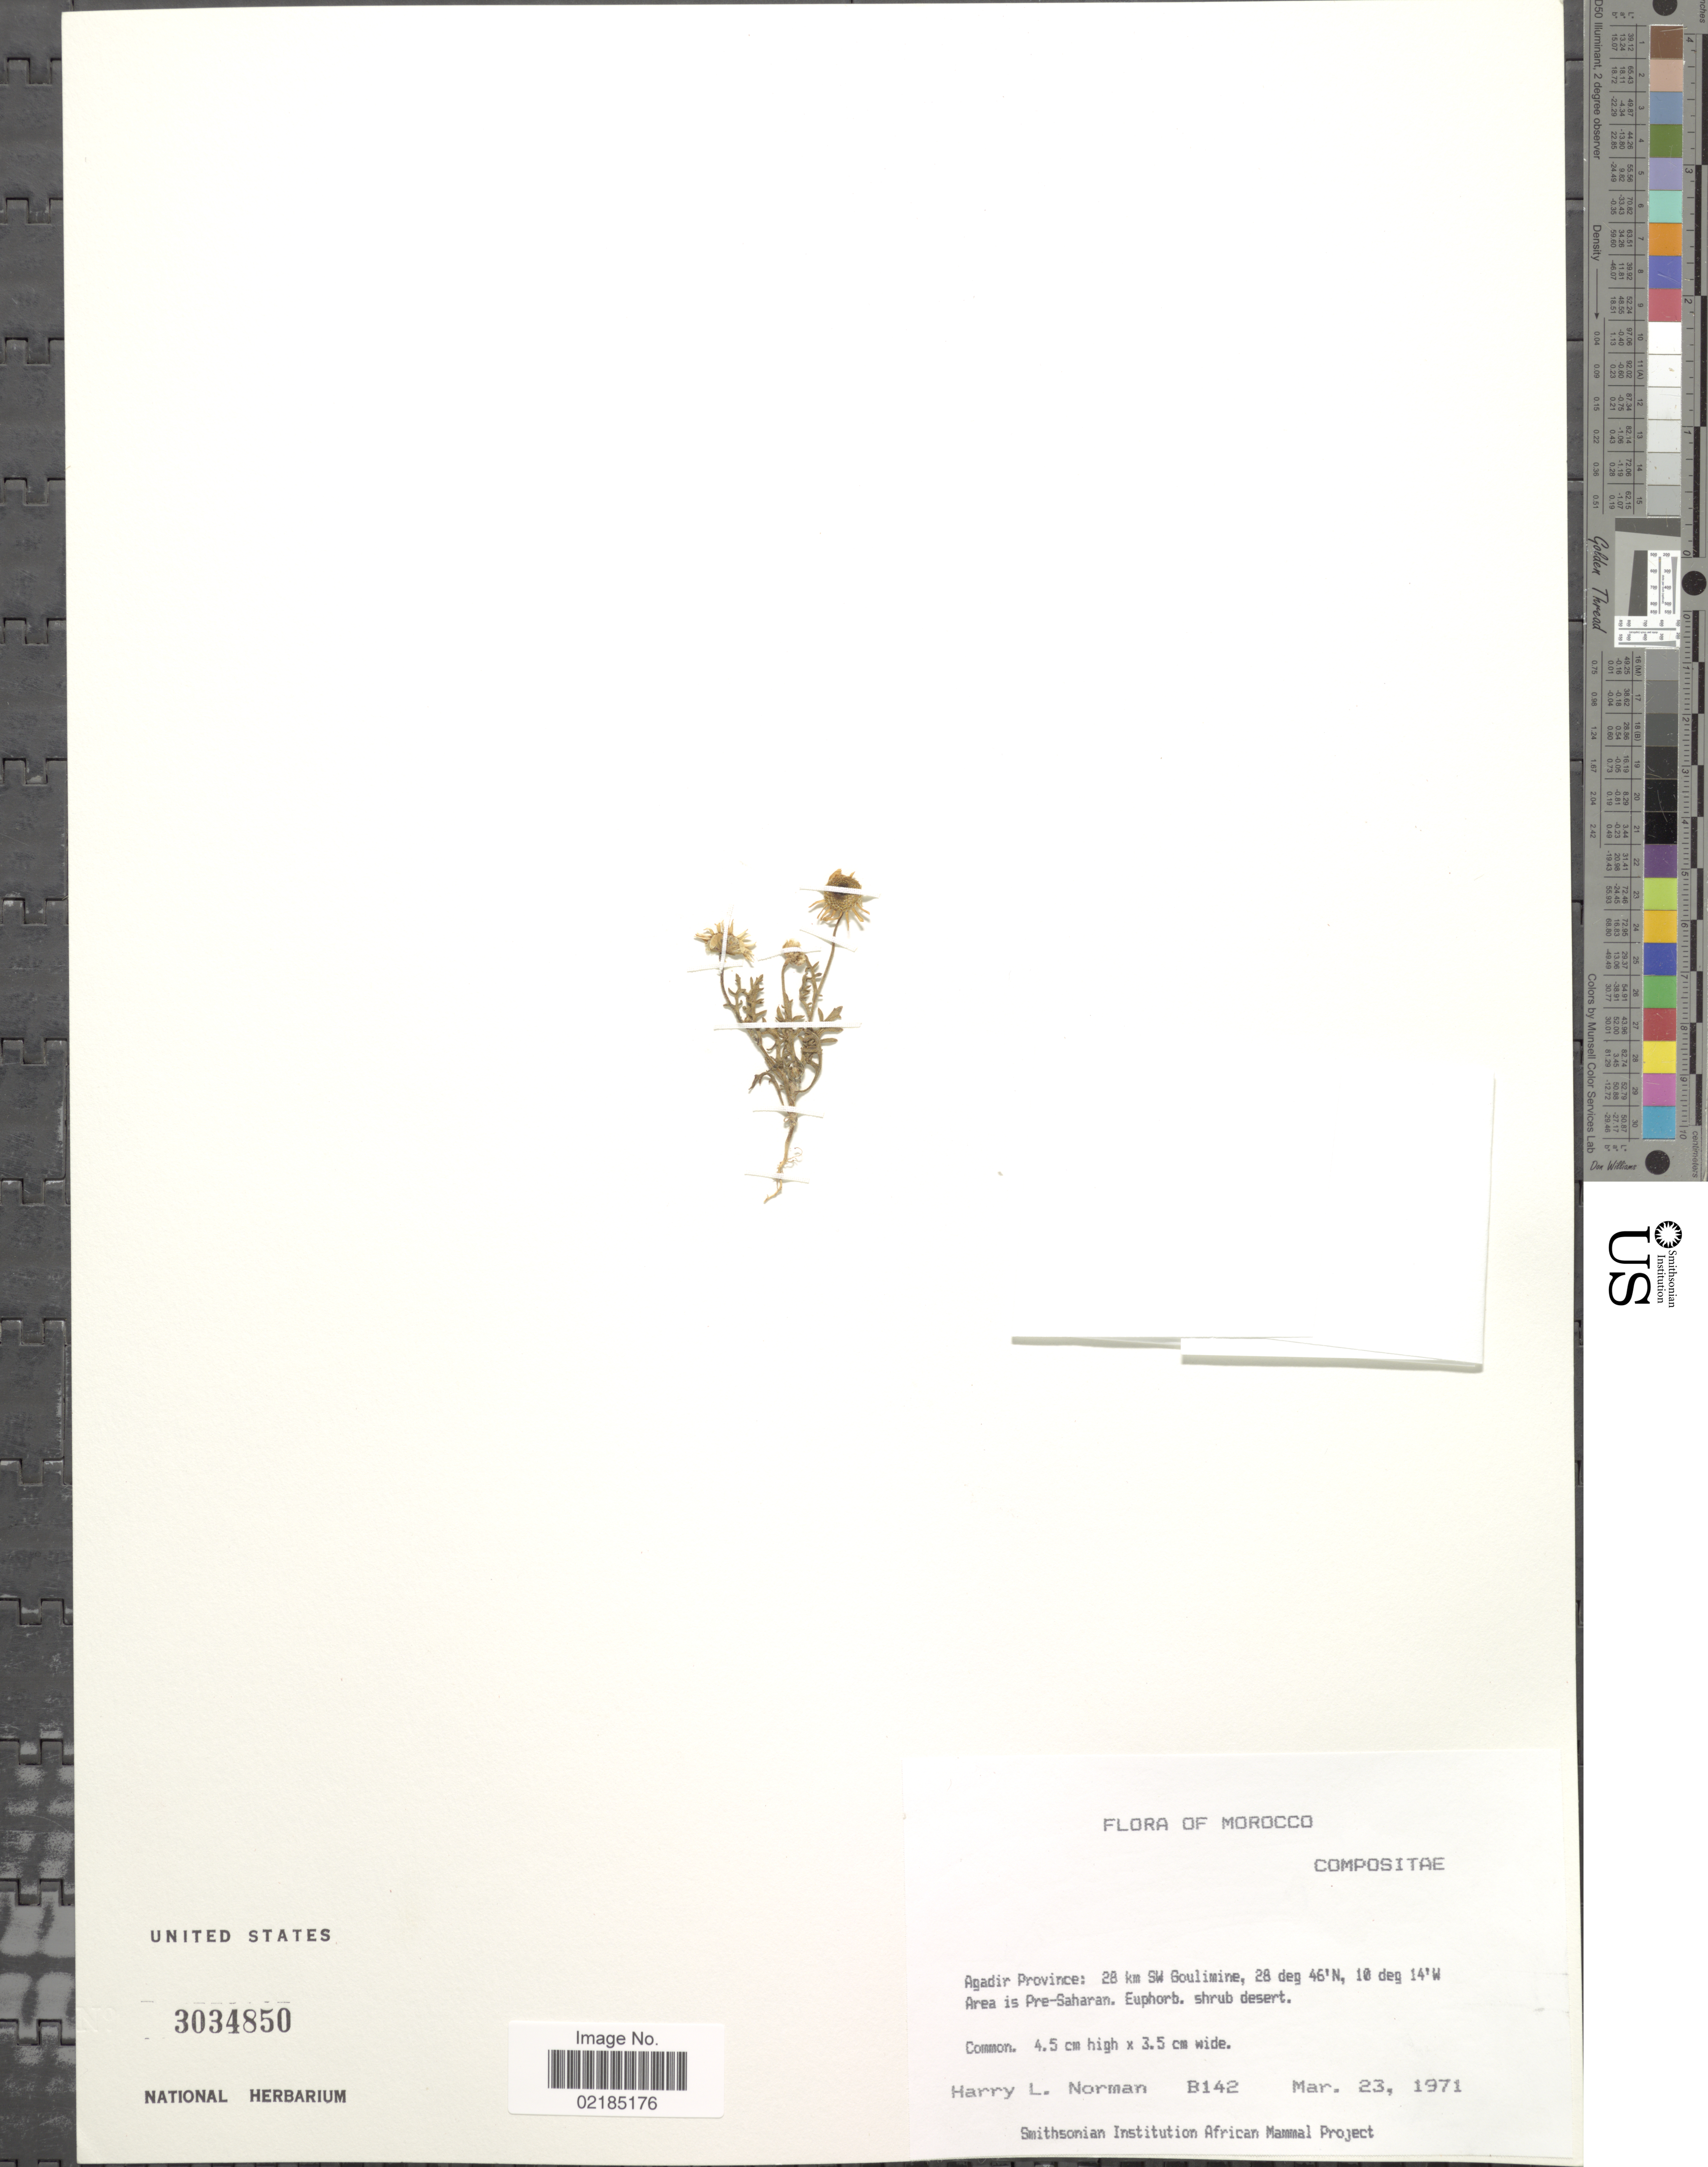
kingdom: Plantae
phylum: Tracheophyta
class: Magnoliopsida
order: Asterales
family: Asteraceae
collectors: Norman, H.L.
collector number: B142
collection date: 1971-03-23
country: Morocco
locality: Agadir Province: 28 km SW Goulimine, Area is Pre-Saharan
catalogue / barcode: US 3034850